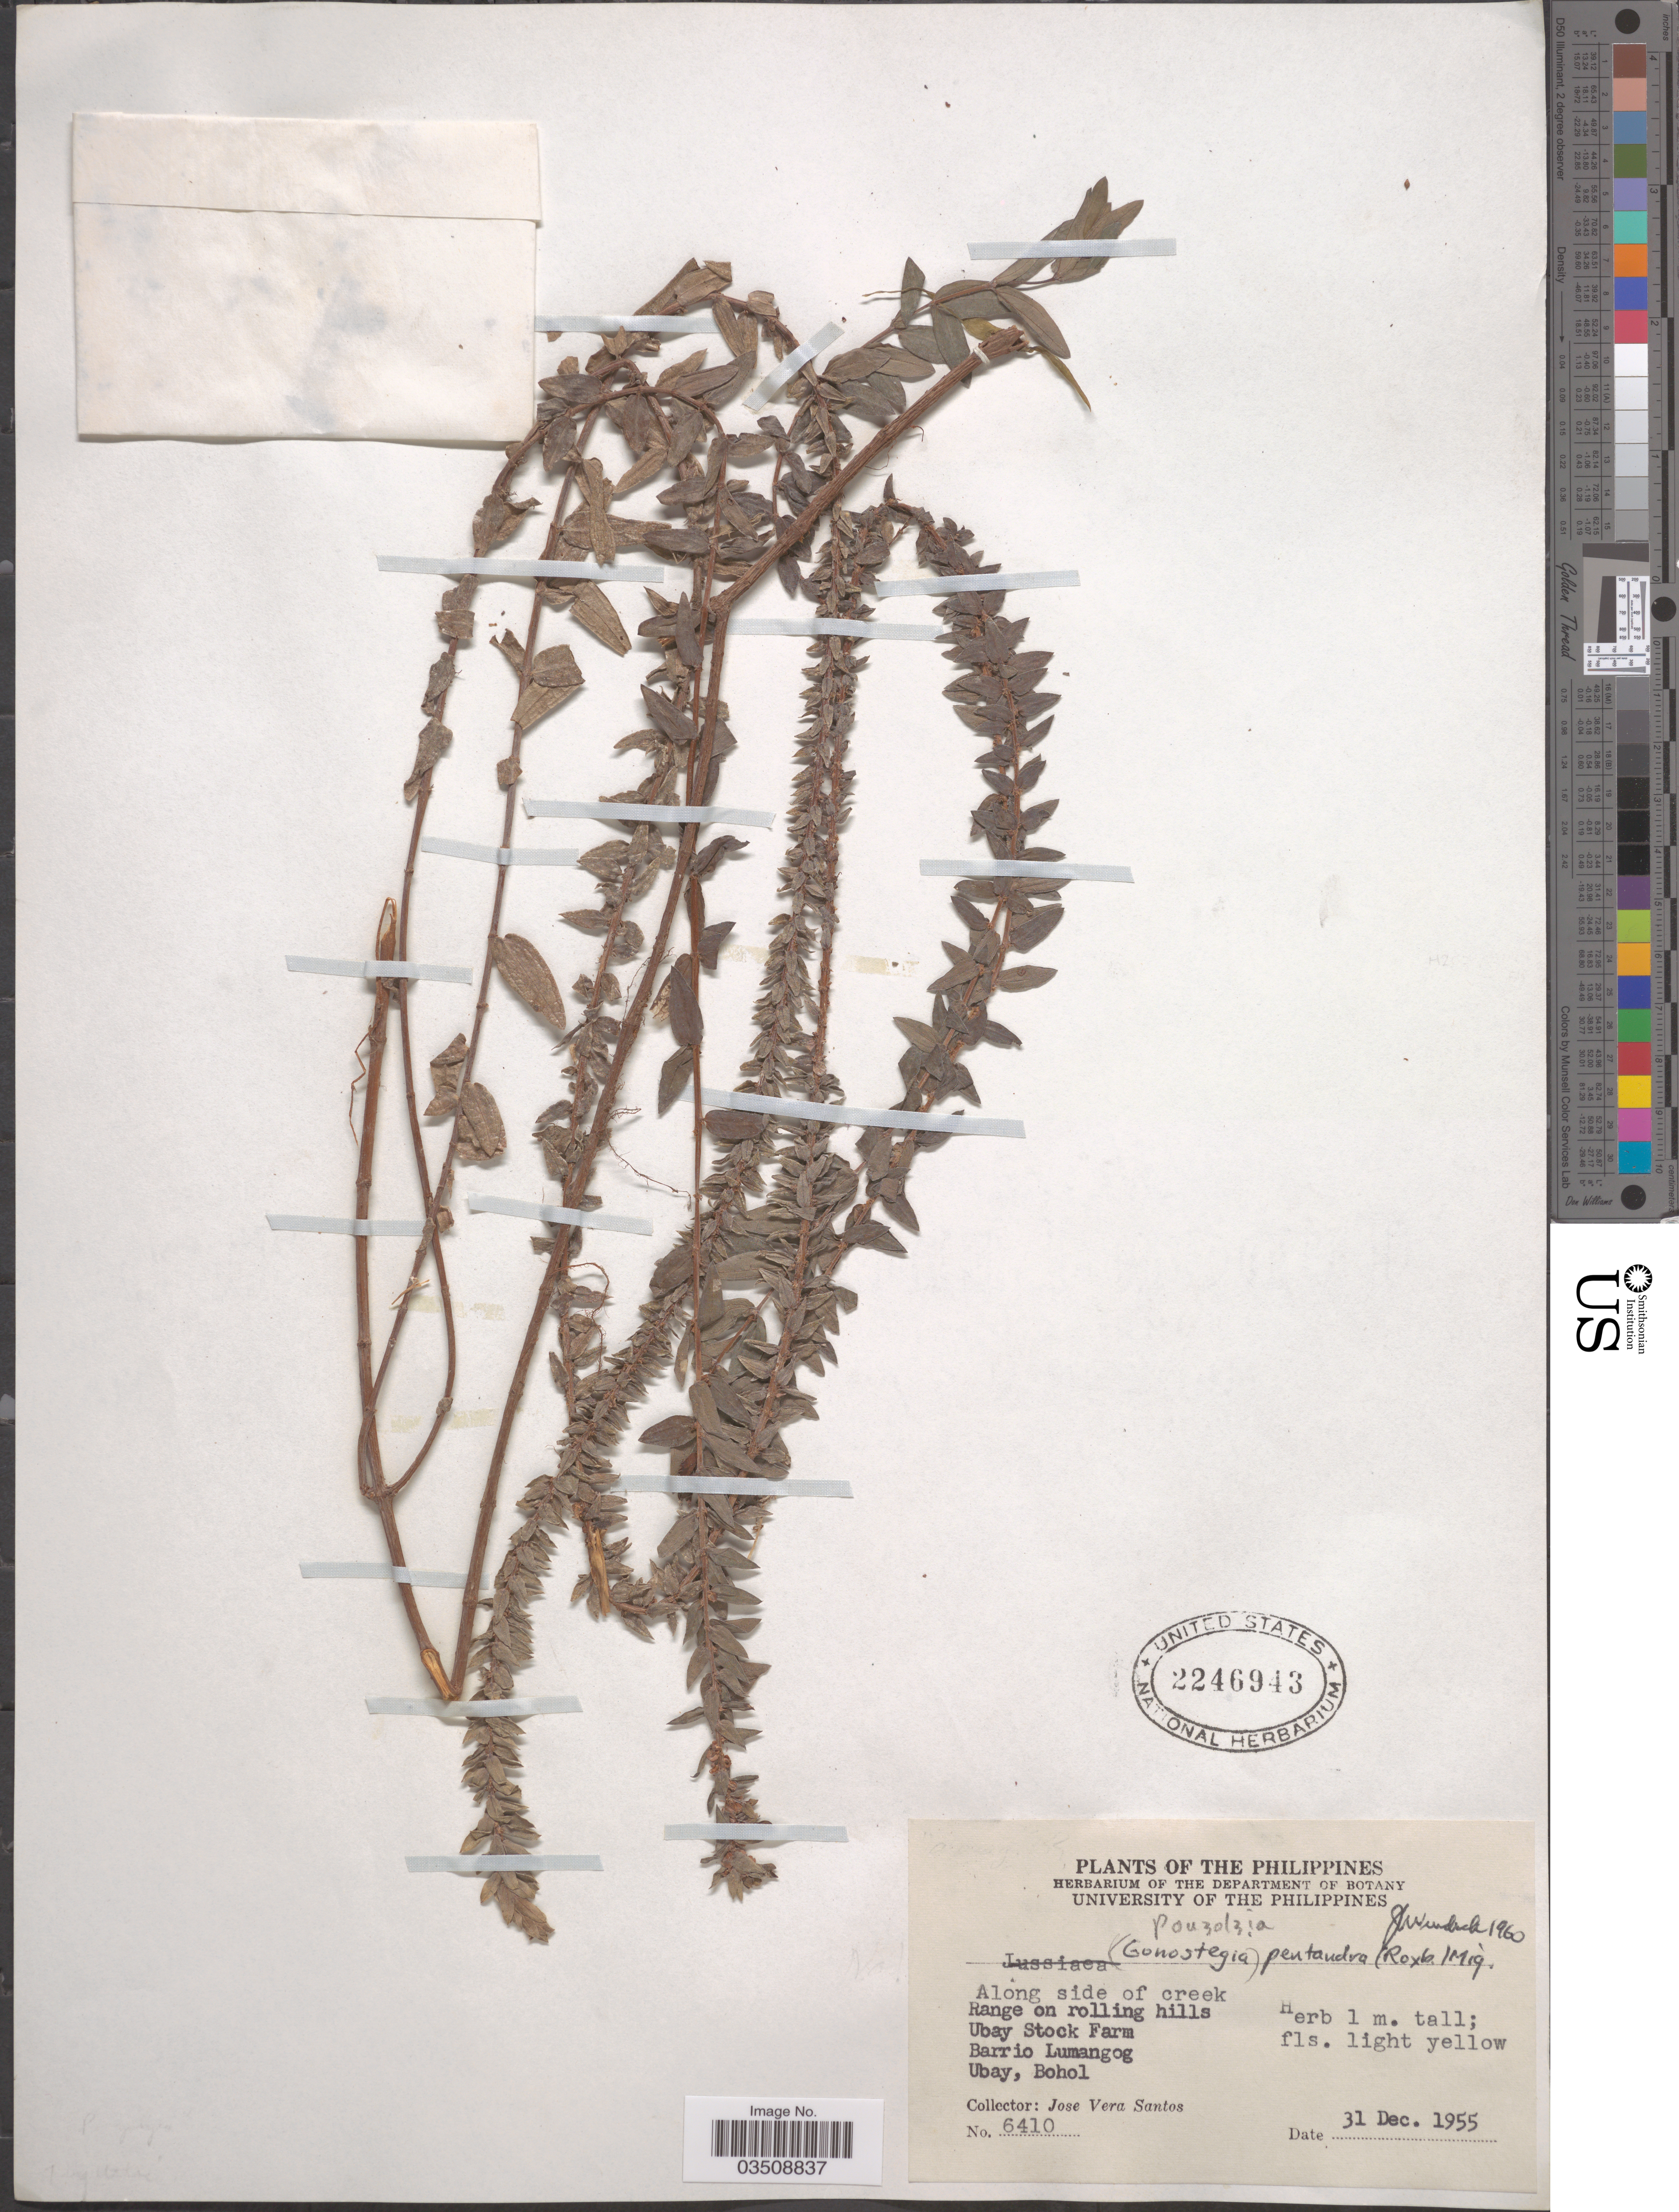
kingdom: Plantae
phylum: Tracheophyta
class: Magnoliopsida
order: Rosales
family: Urticaceae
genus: Gonostegia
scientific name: Gonostegia pentandra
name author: (Roxb.) Miq.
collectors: J. V. Santos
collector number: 6410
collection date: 1955-12-31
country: Philippines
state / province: Central Visayas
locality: Along side of creek. Range on rolling hills. Ubay Stock Farm. Barrio Lumangog. Ubay, Bohol.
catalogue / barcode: US 2246943